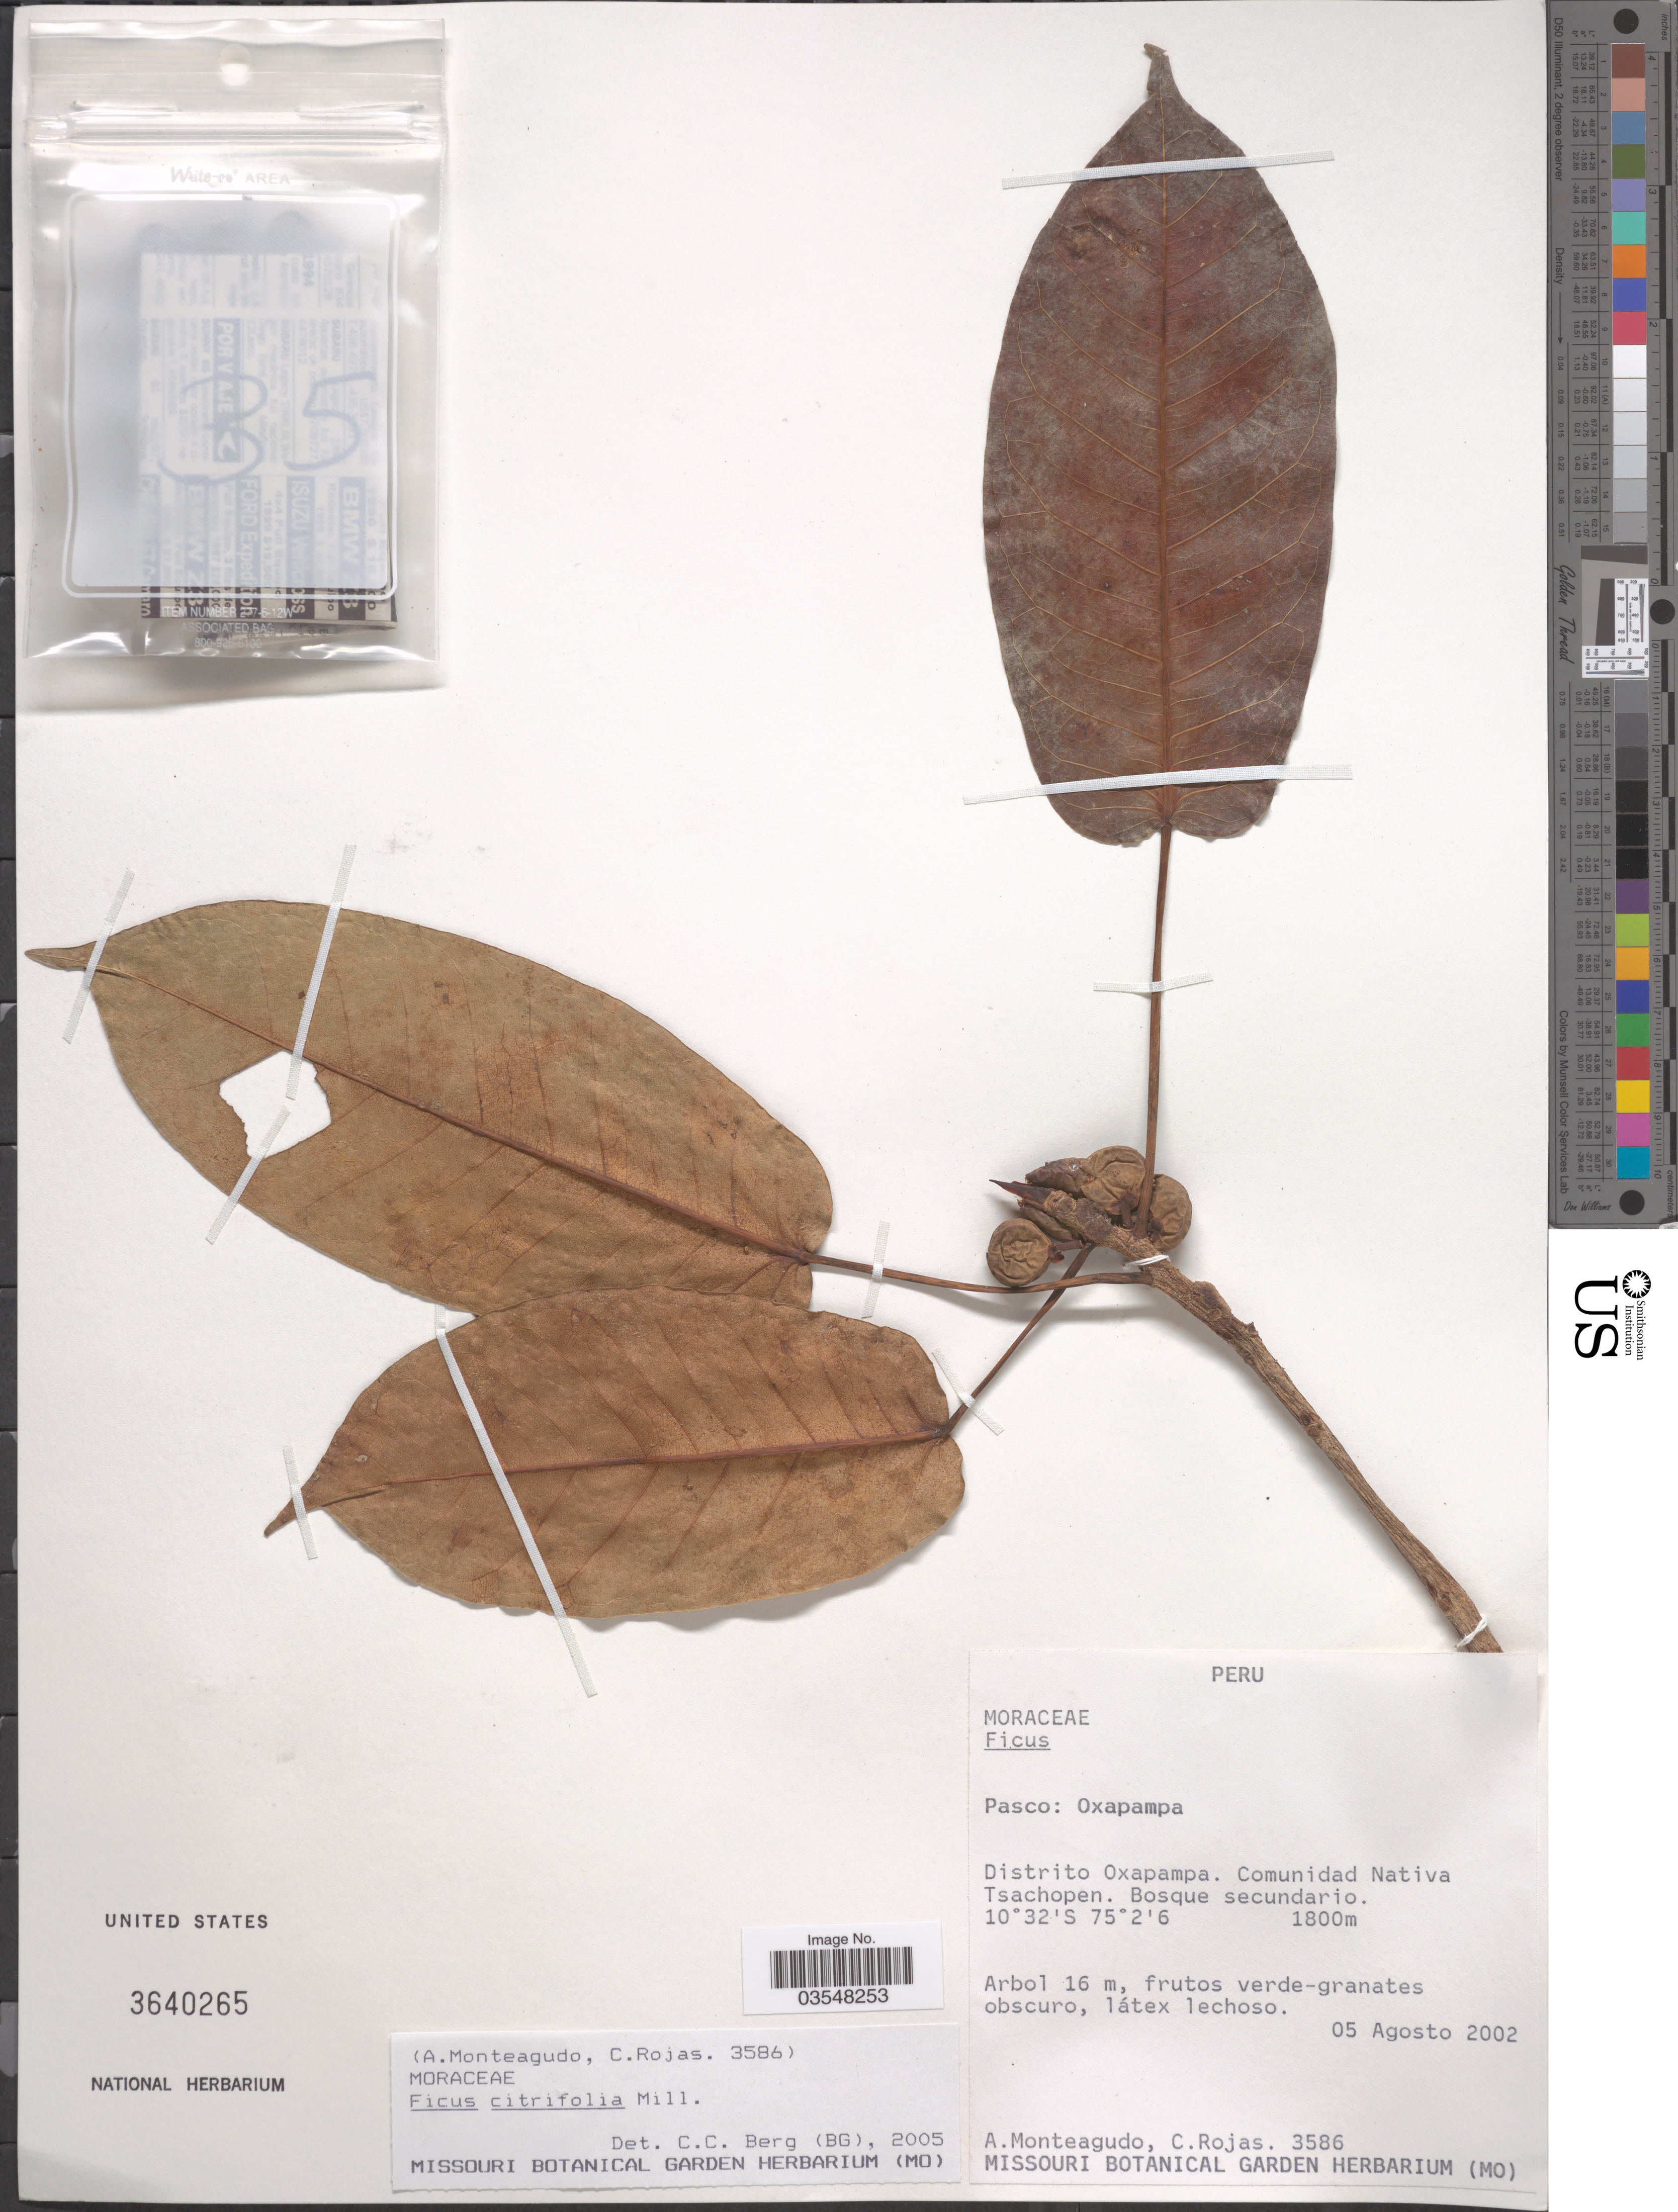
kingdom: Plantae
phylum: Tracheophyta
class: Magnoliopsida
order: Rosales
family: Moraceae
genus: Ficus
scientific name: Ficus citrifolia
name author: Mill.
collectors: A. Monteagudo & C. Rojas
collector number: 3586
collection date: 2002-08-05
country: Peru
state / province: Pasco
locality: Oxapampa. Distrito Oxapampa. Comunidad Nativa Isachopen.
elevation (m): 1800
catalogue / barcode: US 3640265